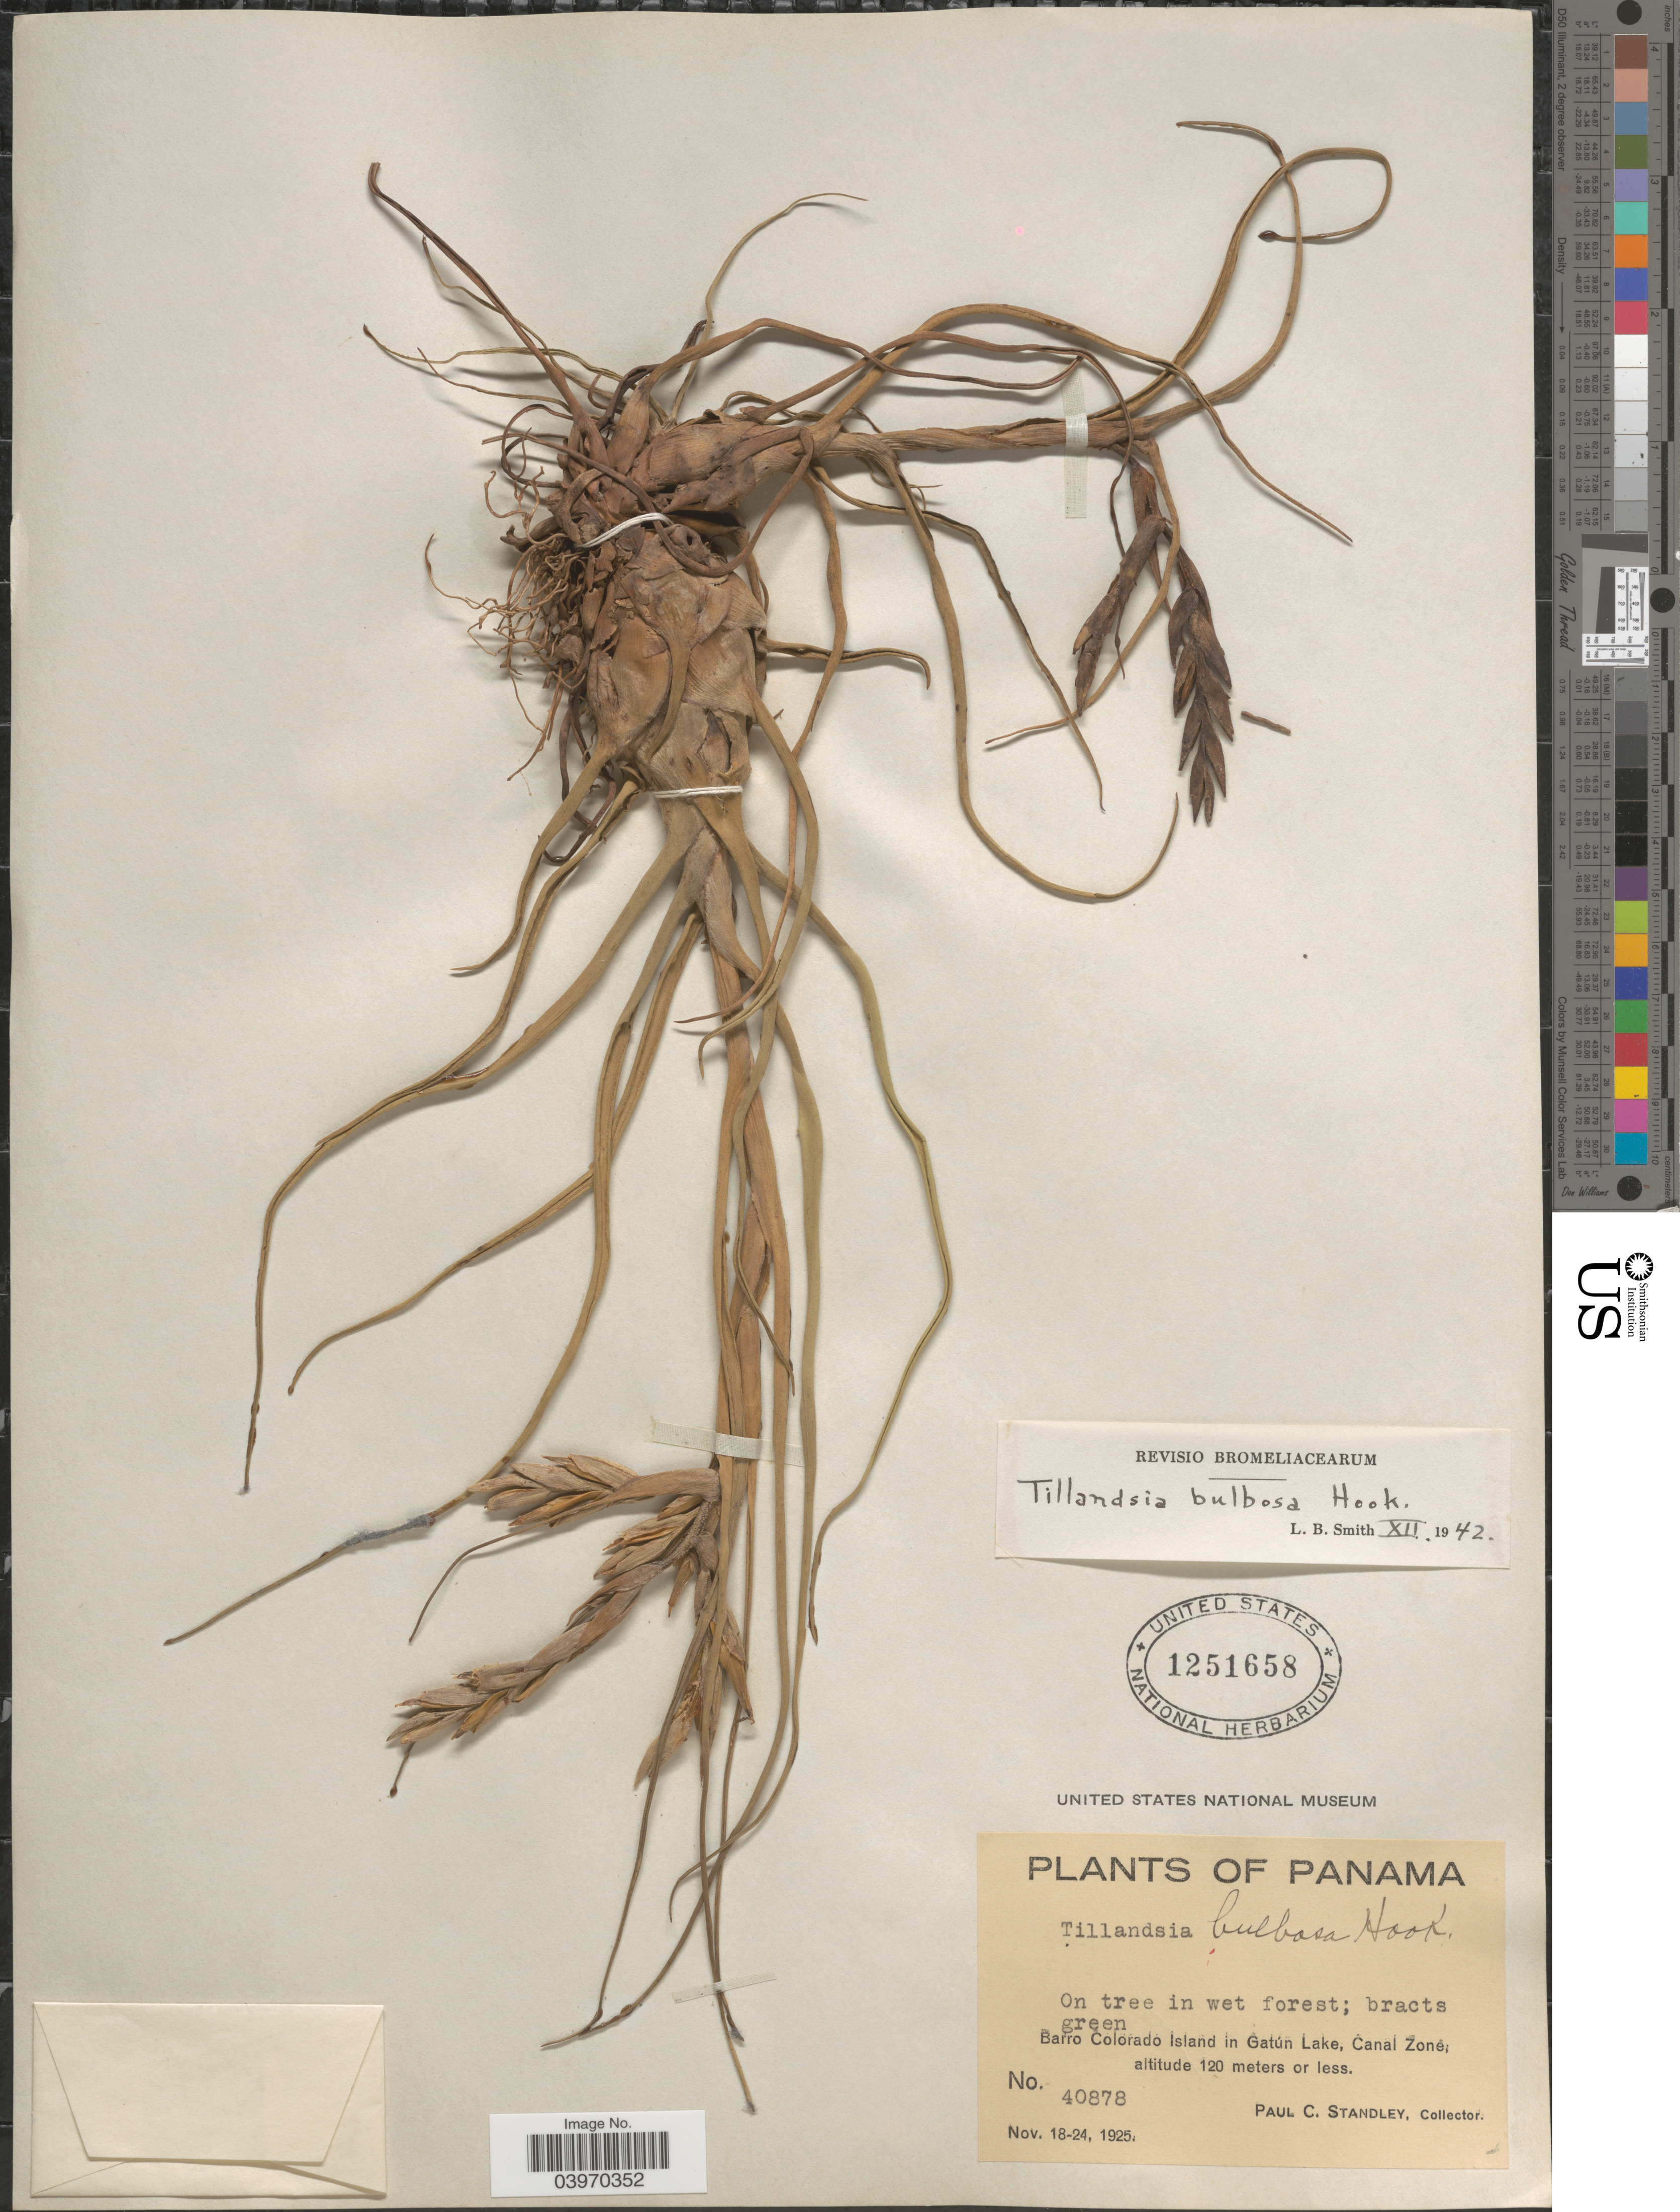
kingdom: Plantae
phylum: Tracheophyta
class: Liliopsida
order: Poales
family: Bromeliaceae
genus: Tillandsia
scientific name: Tillandsia bulbosa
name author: Hook.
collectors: P. C. Standley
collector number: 40878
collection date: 1925-11-18/1925-11-24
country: Panama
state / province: Colón / Panamá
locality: Barro Colorado Island in Gatún Lake, Canal Zone.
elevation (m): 120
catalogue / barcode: US 1251658